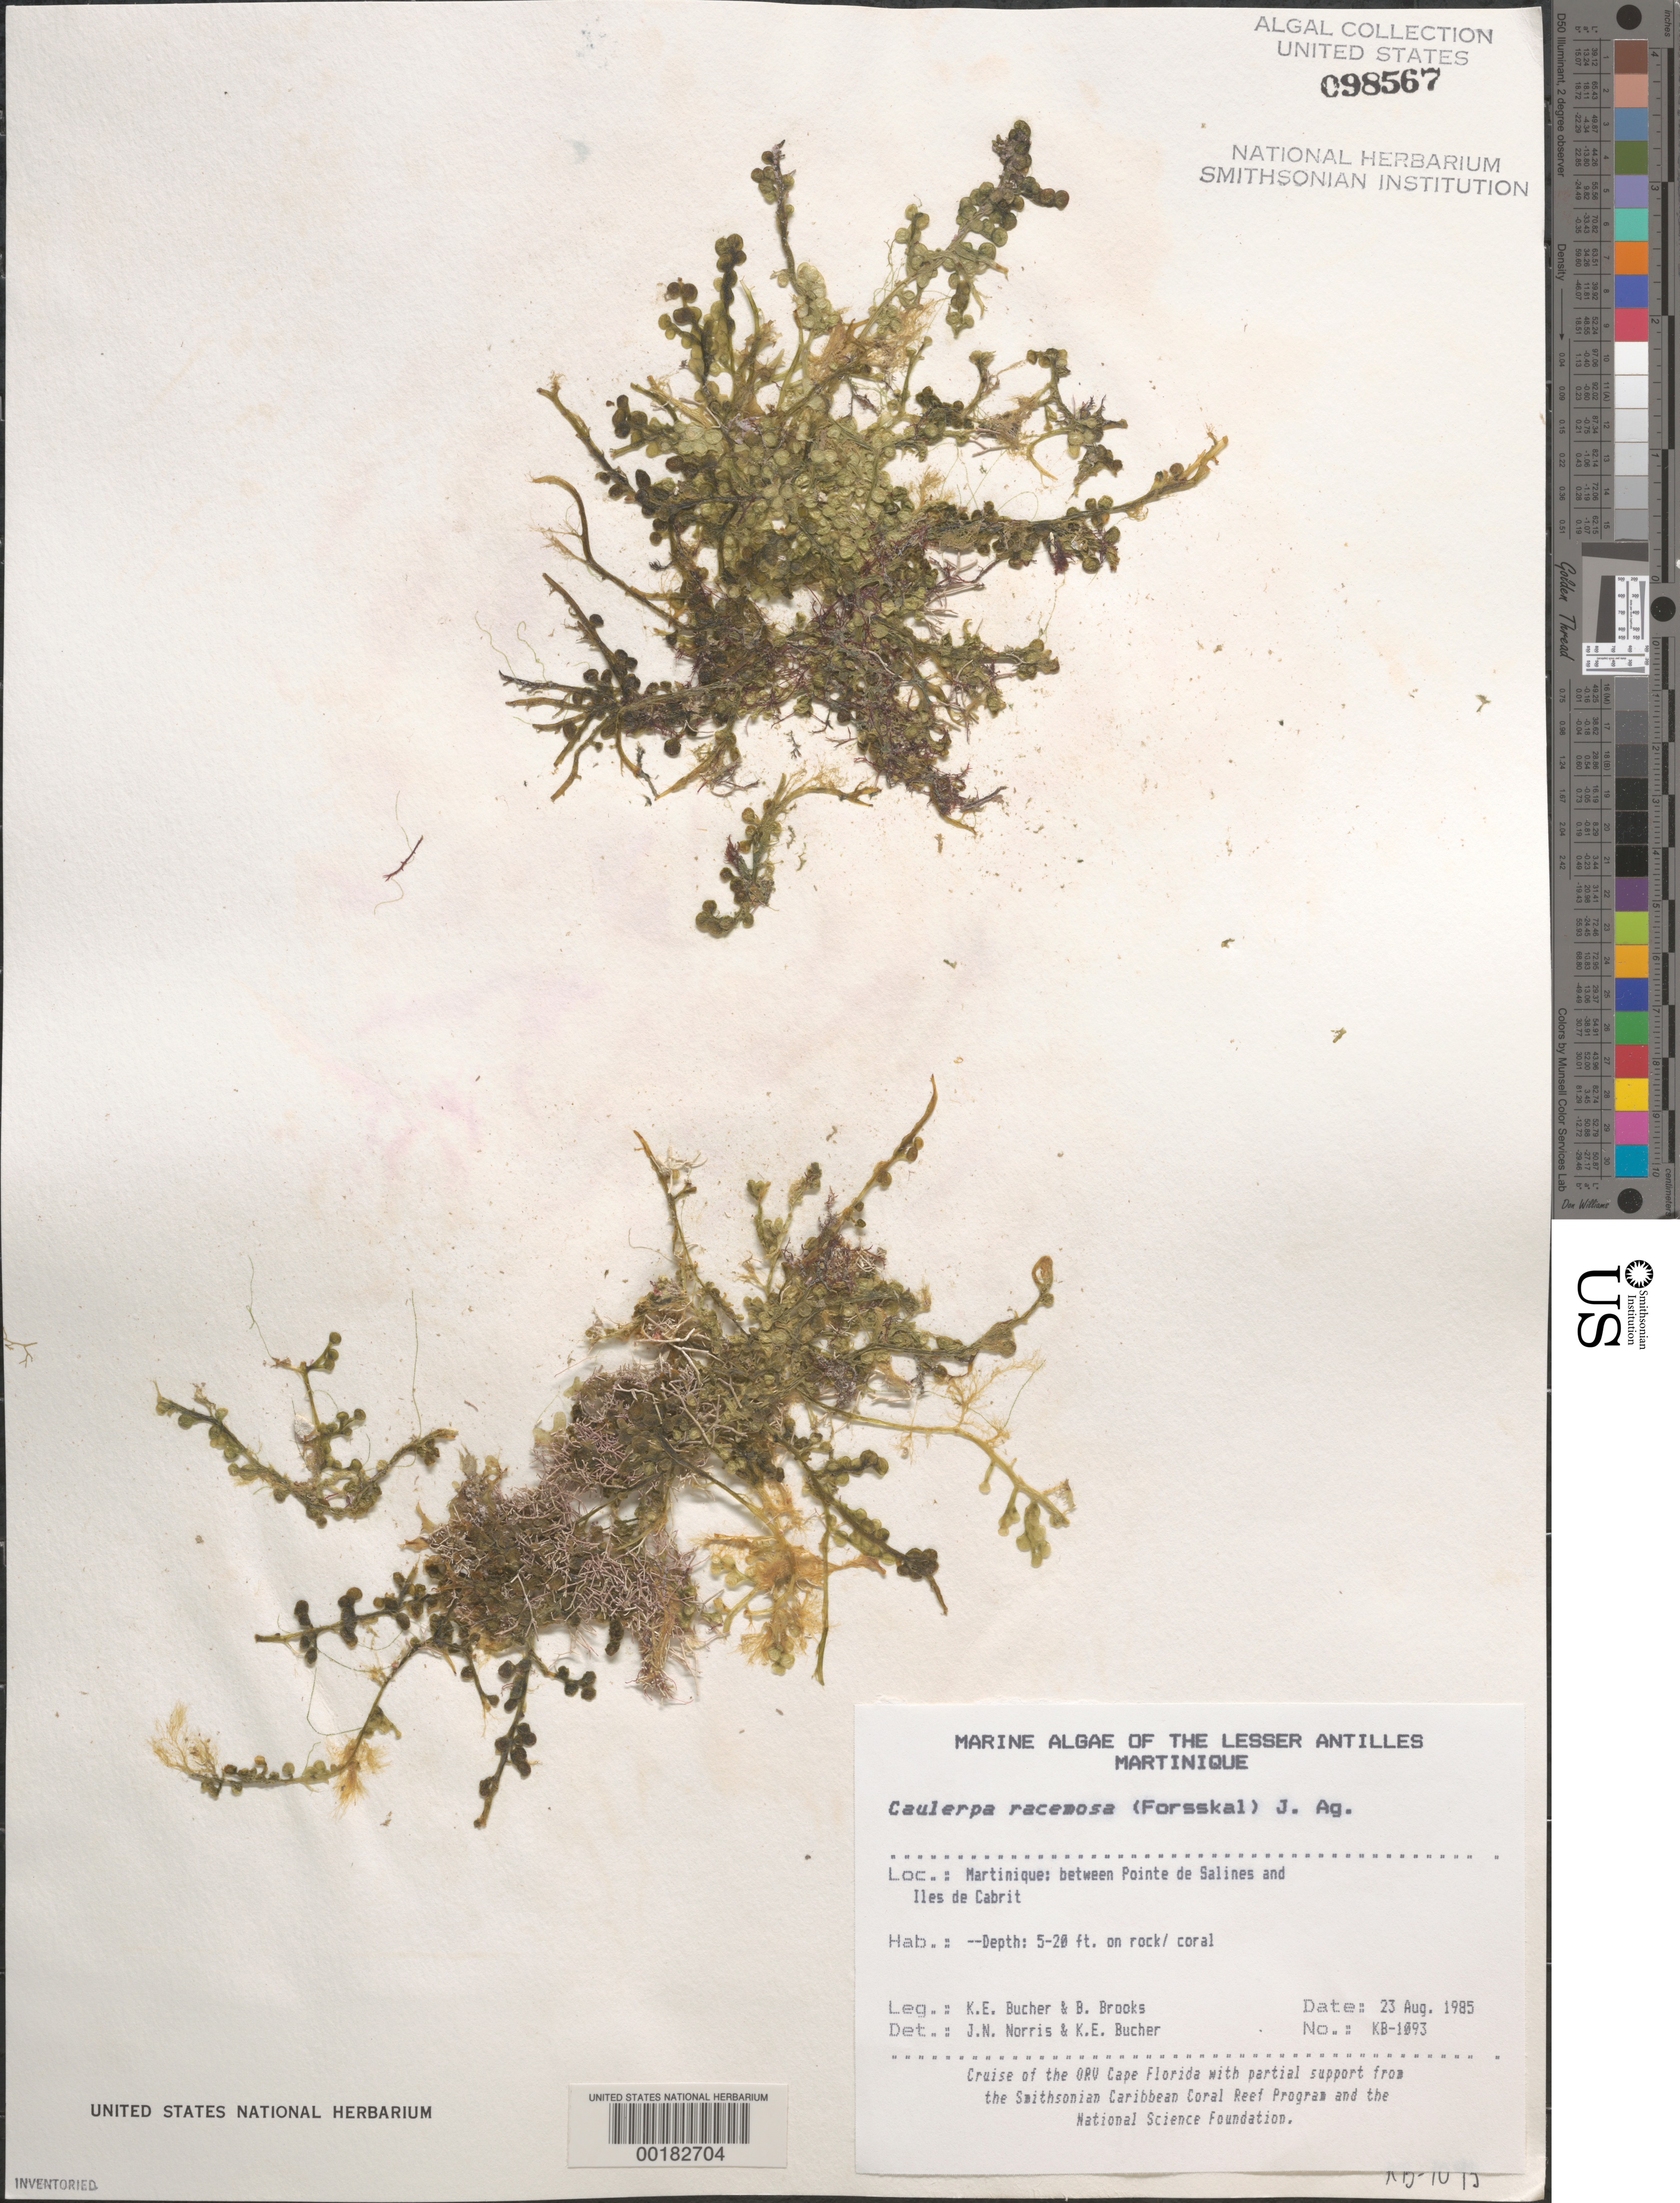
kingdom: Plantae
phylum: Chlorophyta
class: Ulvophyceae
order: Bryopsidales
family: Caulerpaceae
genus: Caulerpa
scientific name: Caulerpa racemosa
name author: (Forssk.) J. Agardh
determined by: Norris, J. N.; Bucher, K. E.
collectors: K. E. Bucher & B. Brooks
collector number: Kb-1093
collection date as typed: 23 Aug 1985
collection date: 1985-08-23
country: Martinique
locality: Between Pointe de Salines and Iles de Cabrit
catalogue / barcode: US 98567